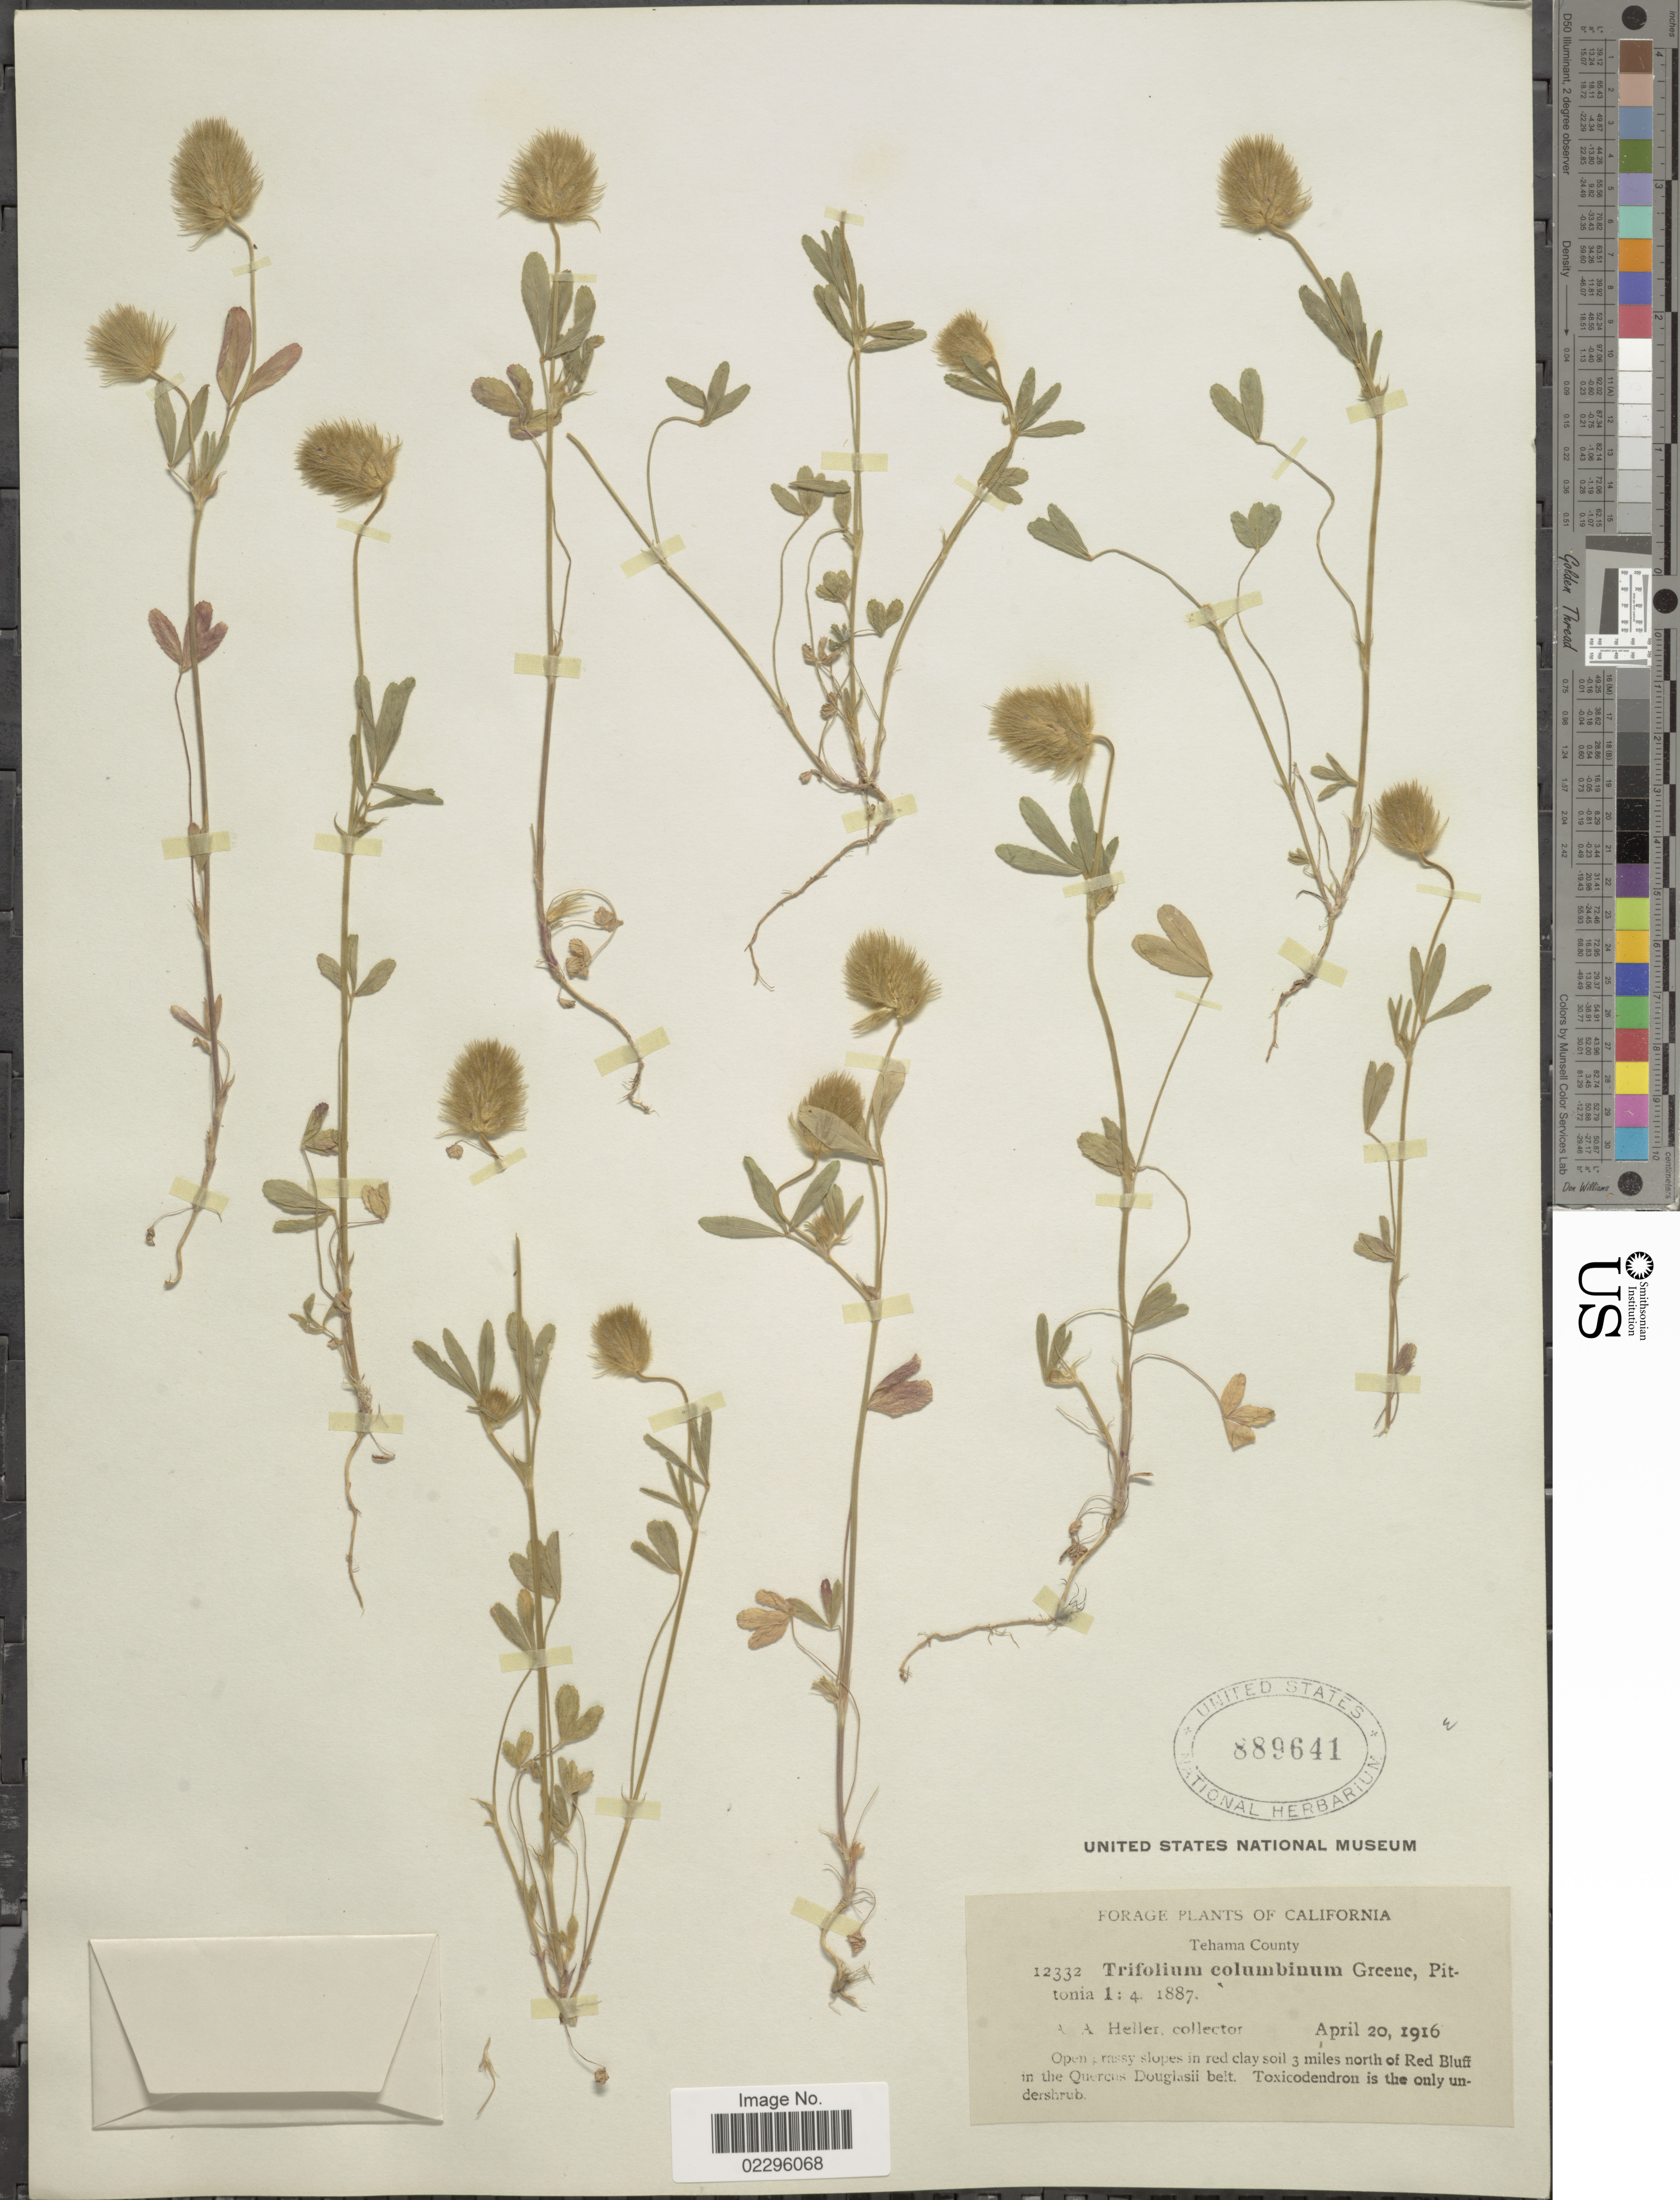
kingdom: Plantae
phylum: Tracheophyta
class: Magnoliopsida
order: Fabales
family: Fabaceae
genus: Trifolium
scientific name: Trifolium columbinum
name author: Greene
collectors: A. A. Heller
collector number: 12332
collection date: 1916-04-20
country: United States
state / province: California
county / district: Tehama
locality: Tehama County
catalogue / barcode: US 889641